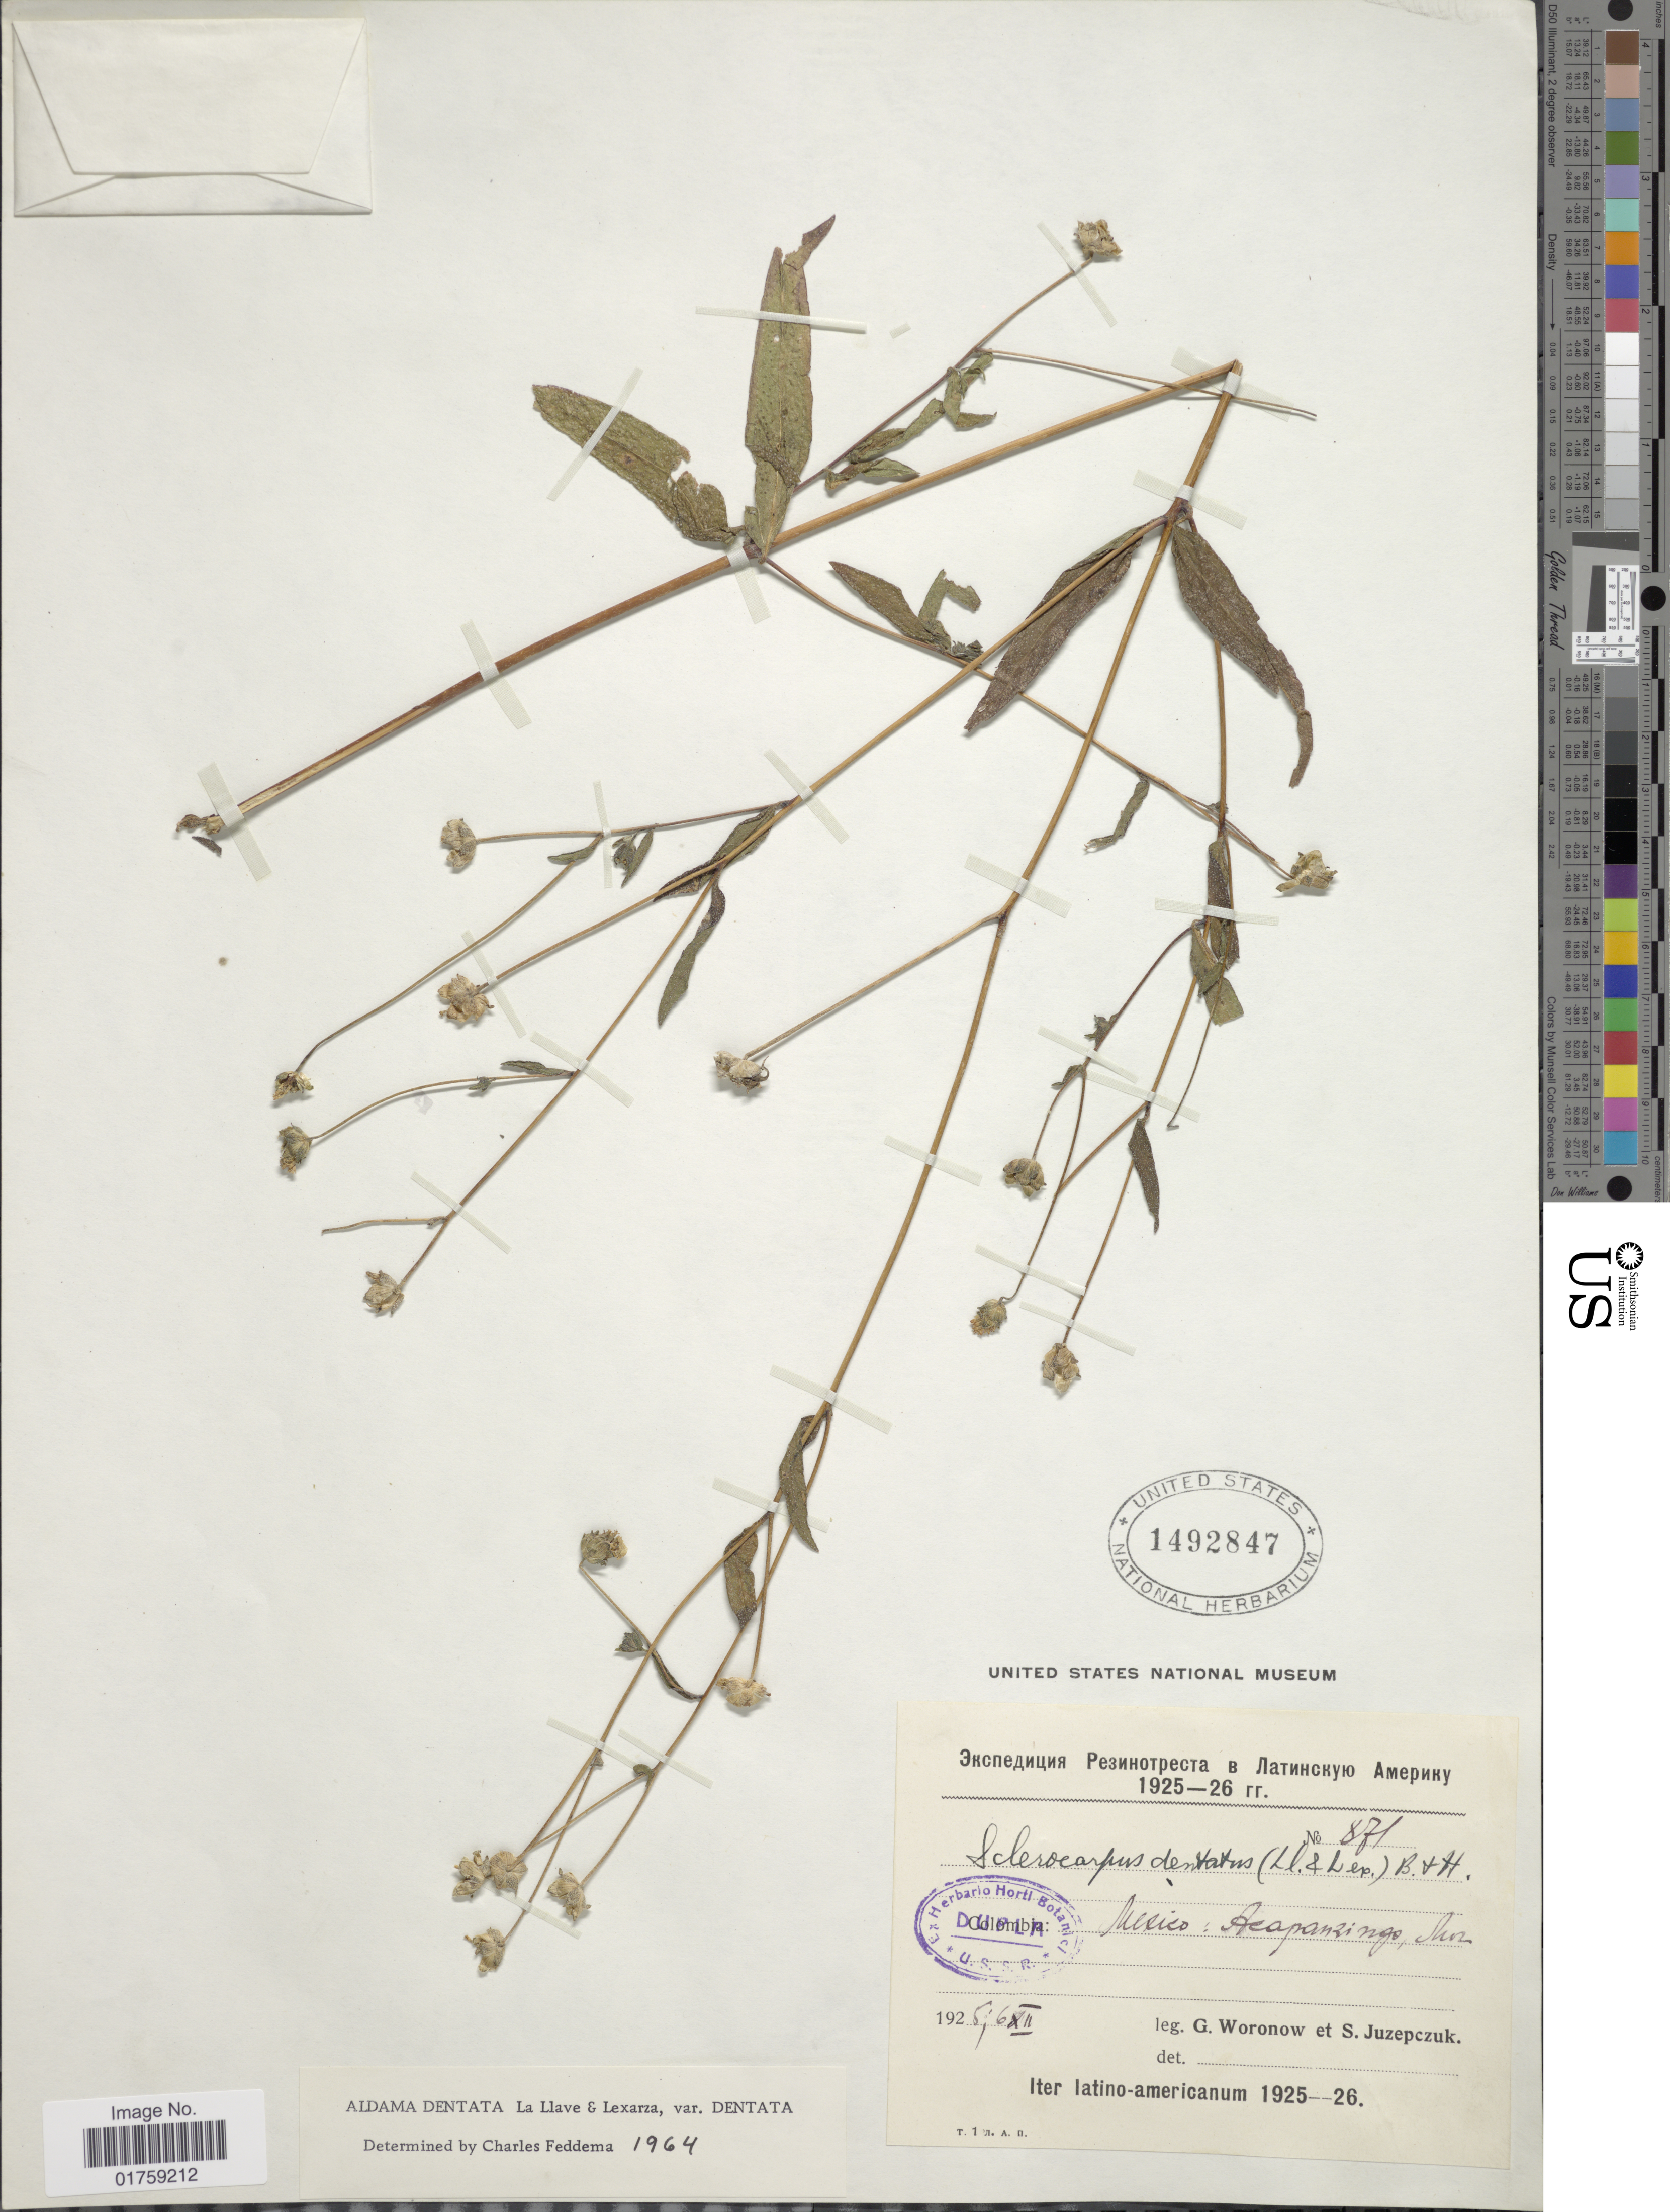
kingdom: Plantae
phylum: Tracheophyta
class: Magnoliopsida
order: Asterales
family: Asteraceae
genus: Sclerocarpus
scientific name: Sclerocarpus dentatus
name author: (La Llave) Benth. & Hook. f. ex Hemsl.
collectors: G. Woronow & S. V. Juzepczuk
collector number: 871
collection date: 1925-12-06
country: Mexico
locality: Mexico: Acapanzingo, Mor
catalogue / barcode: US 1492847